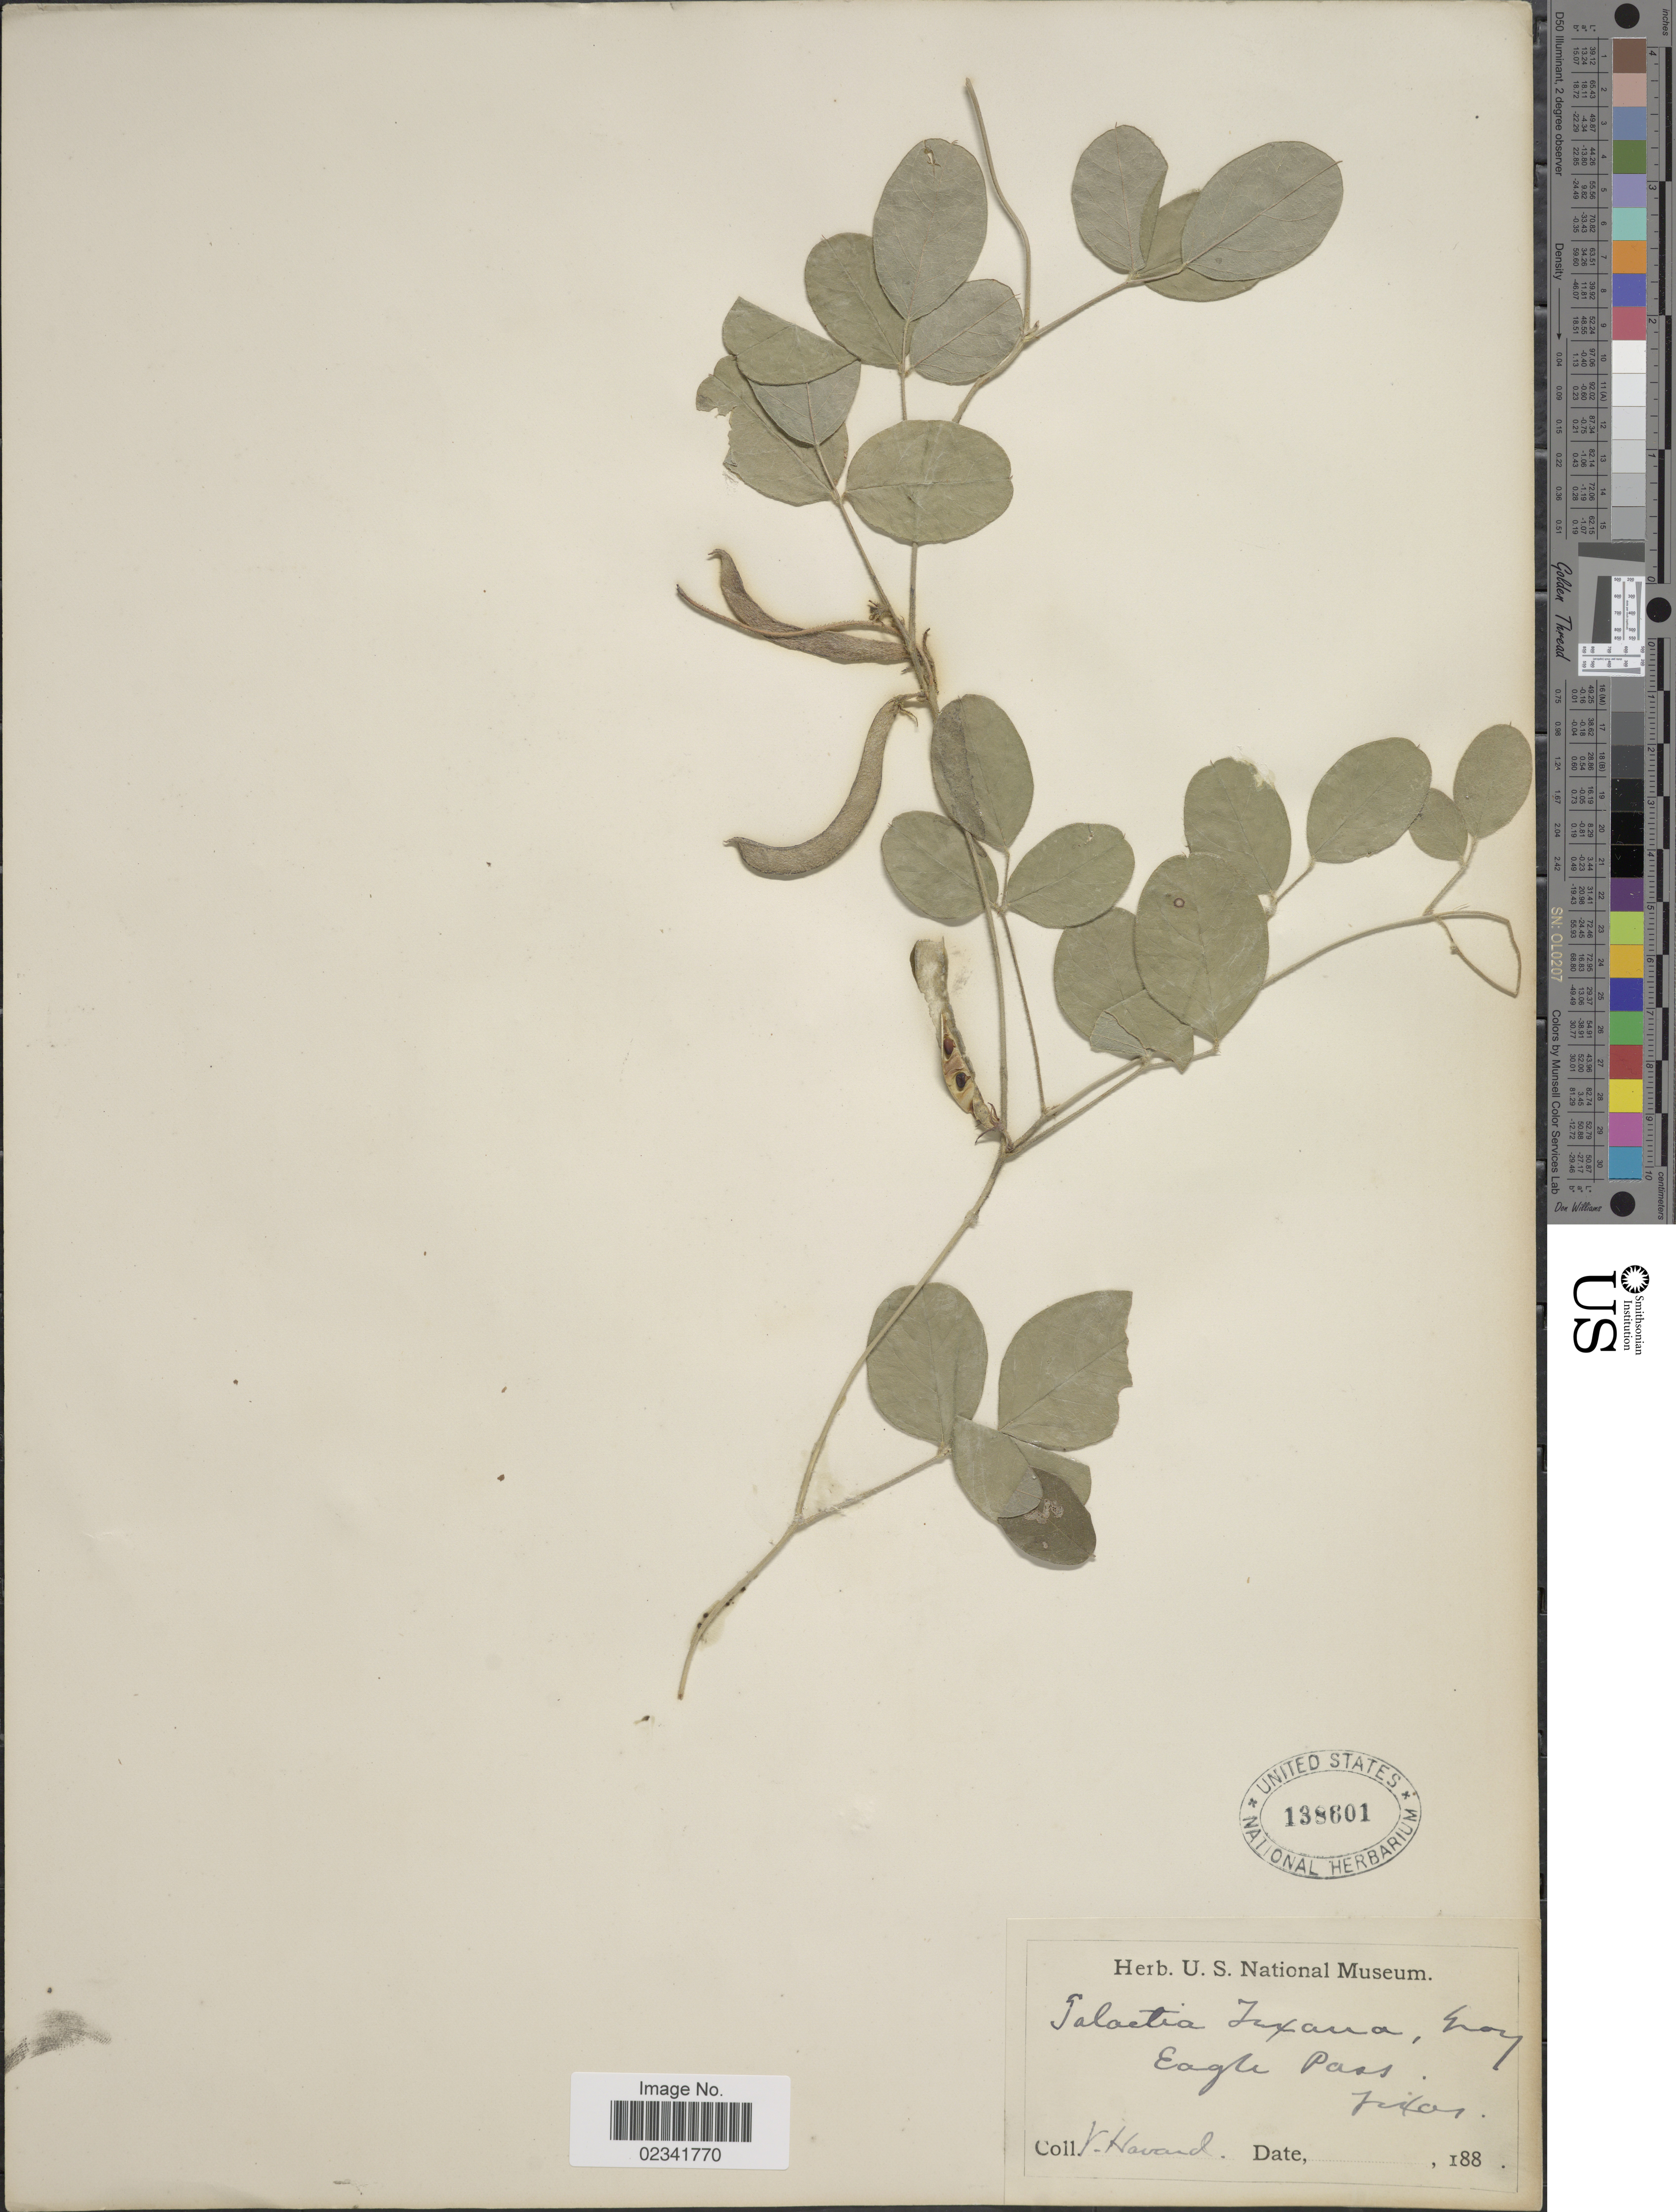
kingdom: Plantae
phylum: Tracheophyta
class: Magnoliopsida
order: Fabales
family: Fabaceae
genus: Galactia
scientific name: Galactia texana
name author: (Scheele) A. Gray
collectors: V. Havard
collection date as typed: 188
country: United States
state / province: Texas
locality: Eagle Pass,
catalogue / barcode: US 138601